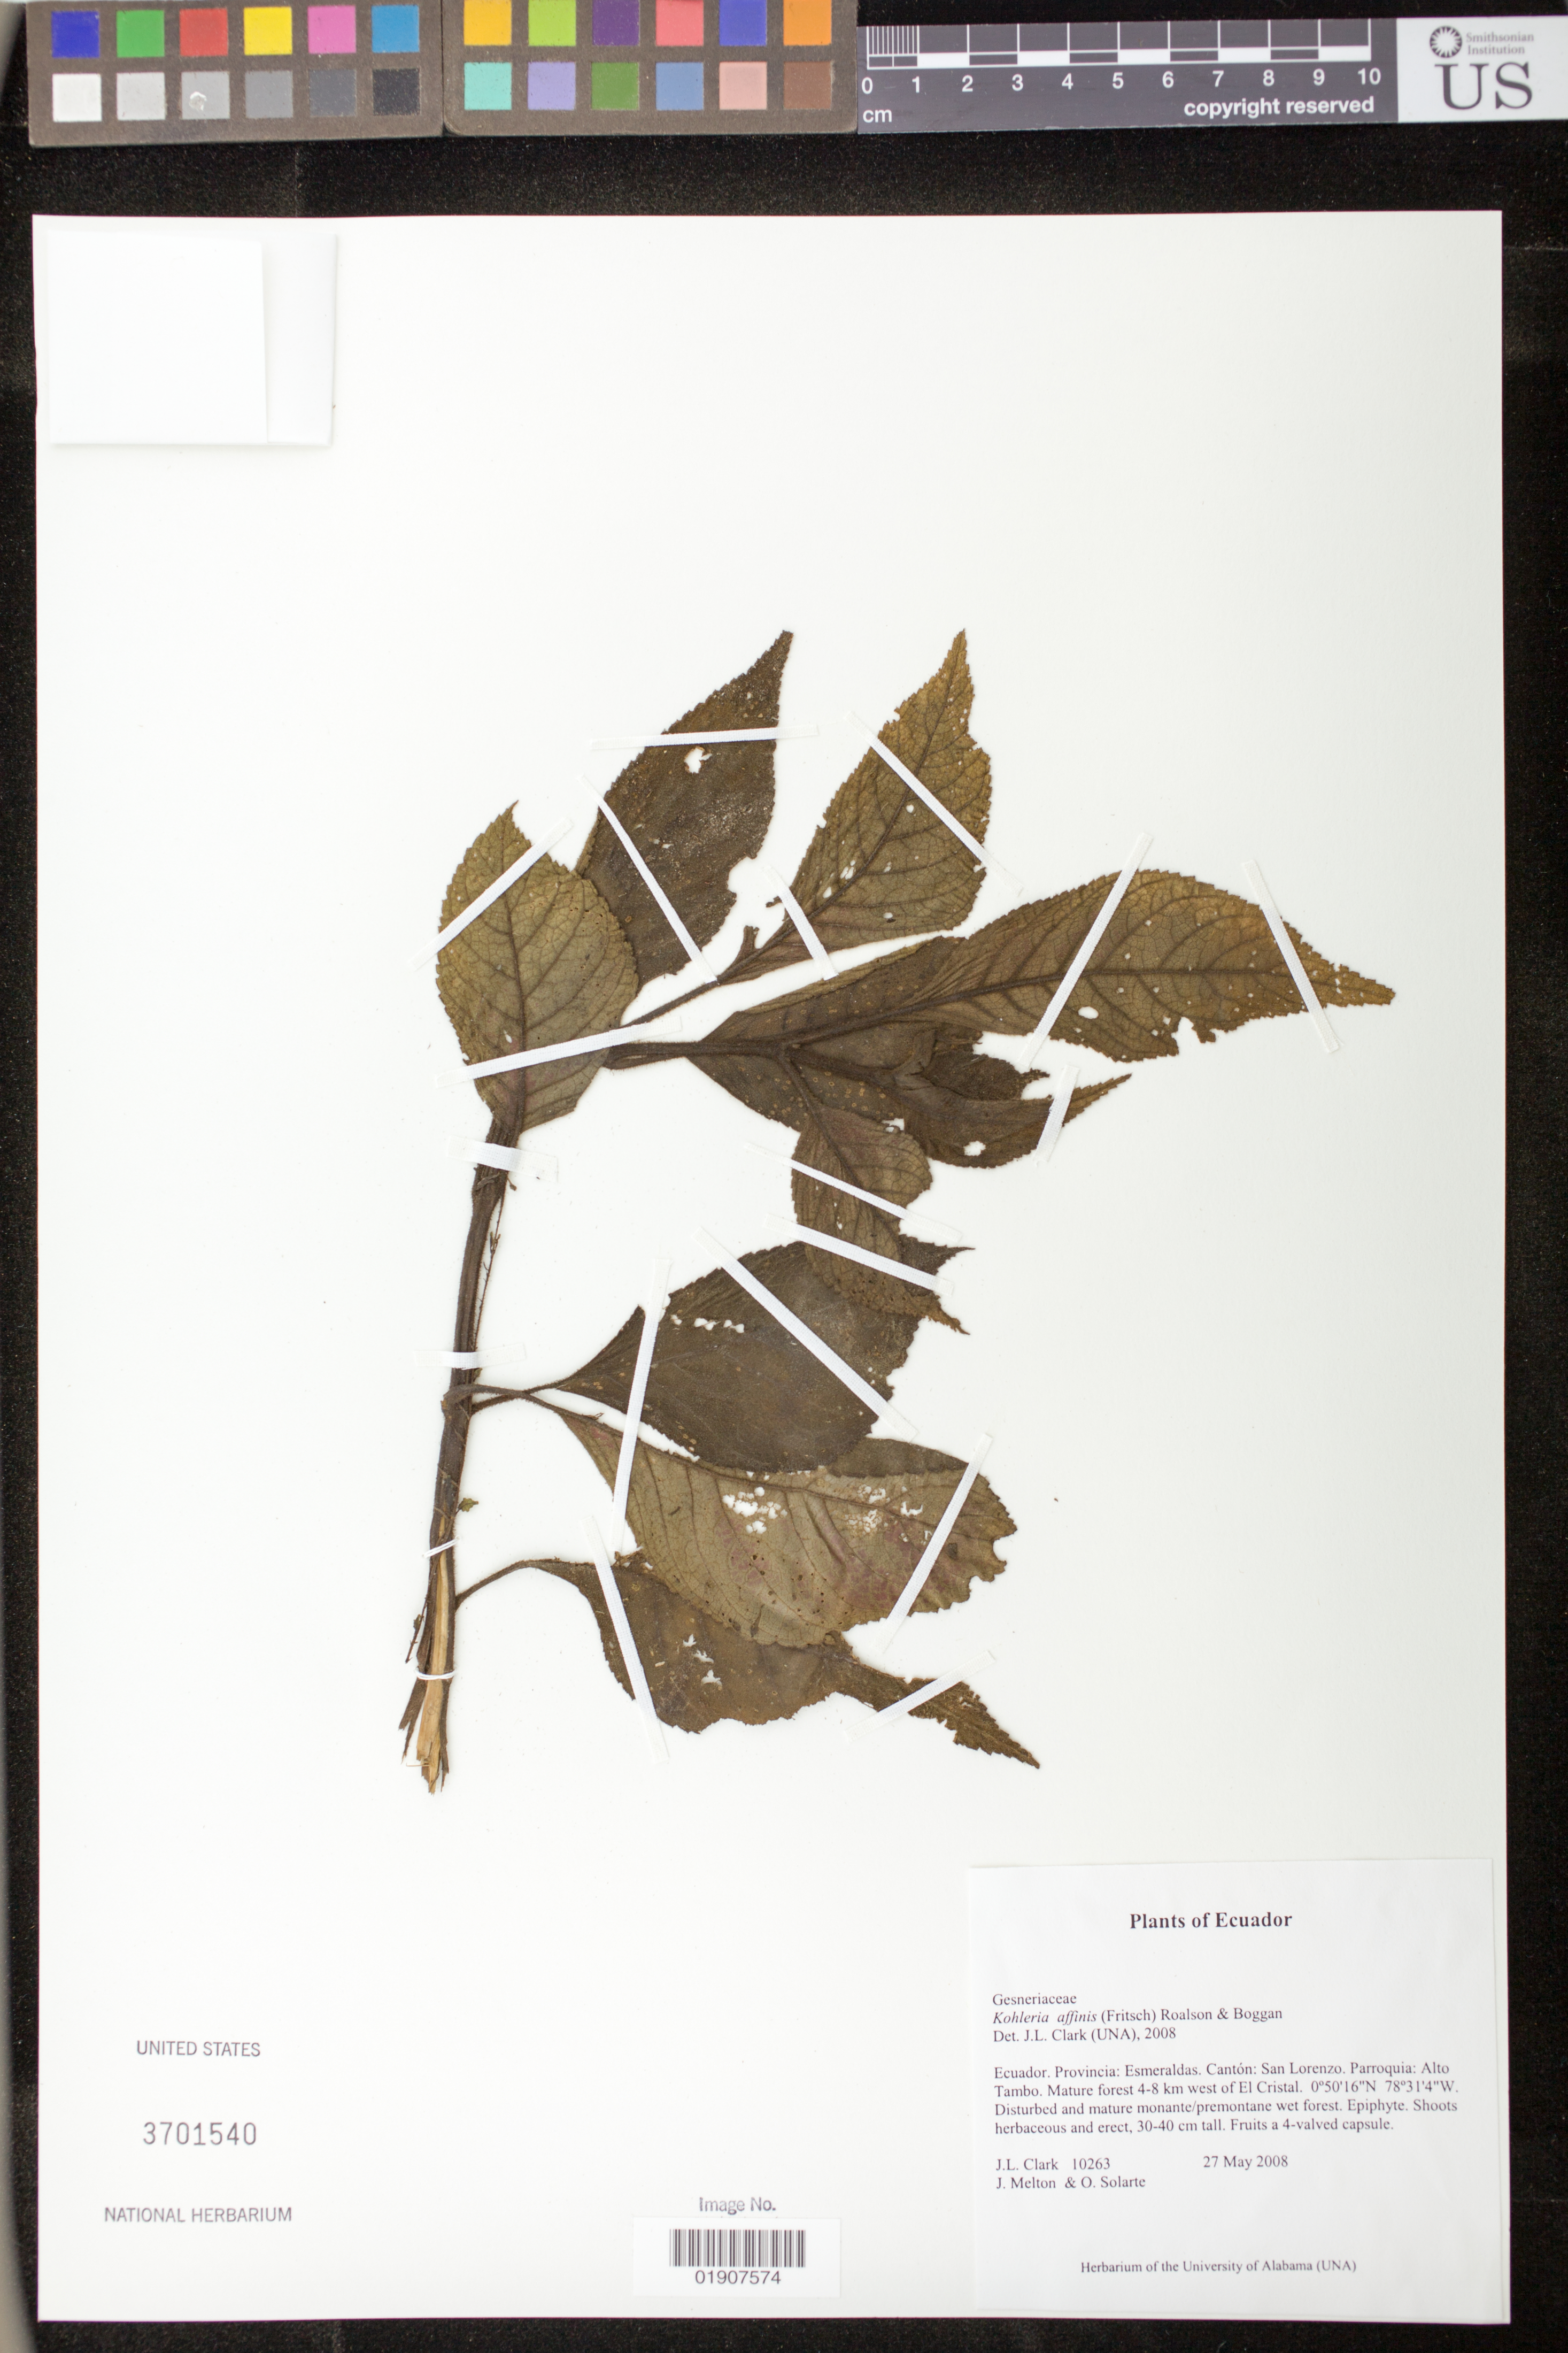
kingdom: Plantae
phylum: Tracheophyta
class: Magnoliopsida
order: Lamiales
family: Gesneriaceae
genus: Kohleria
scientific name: Kohleria affinis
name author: (Fritsch) Roalson & Boggan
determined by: Clark, J. L., (SEL), The Marie Selby Botanical Garden (UNITED STATES)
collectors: J. L. Clark, J. Melton & O. Solarte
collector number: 10263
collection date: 2008-05-27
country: Ecuador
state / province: Esmeraldas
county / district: San Lorenzo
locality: Provincia: Esmeraldas. Cantón: San Lorenzo. Parroquia: Alto Tambo. Mature forest 4-8 km west of El Cristal.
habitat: Disturbed and mature monante/premontane wet forest.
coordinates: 0 50 16 N, 78 31 4 W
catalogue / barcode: US 3701540